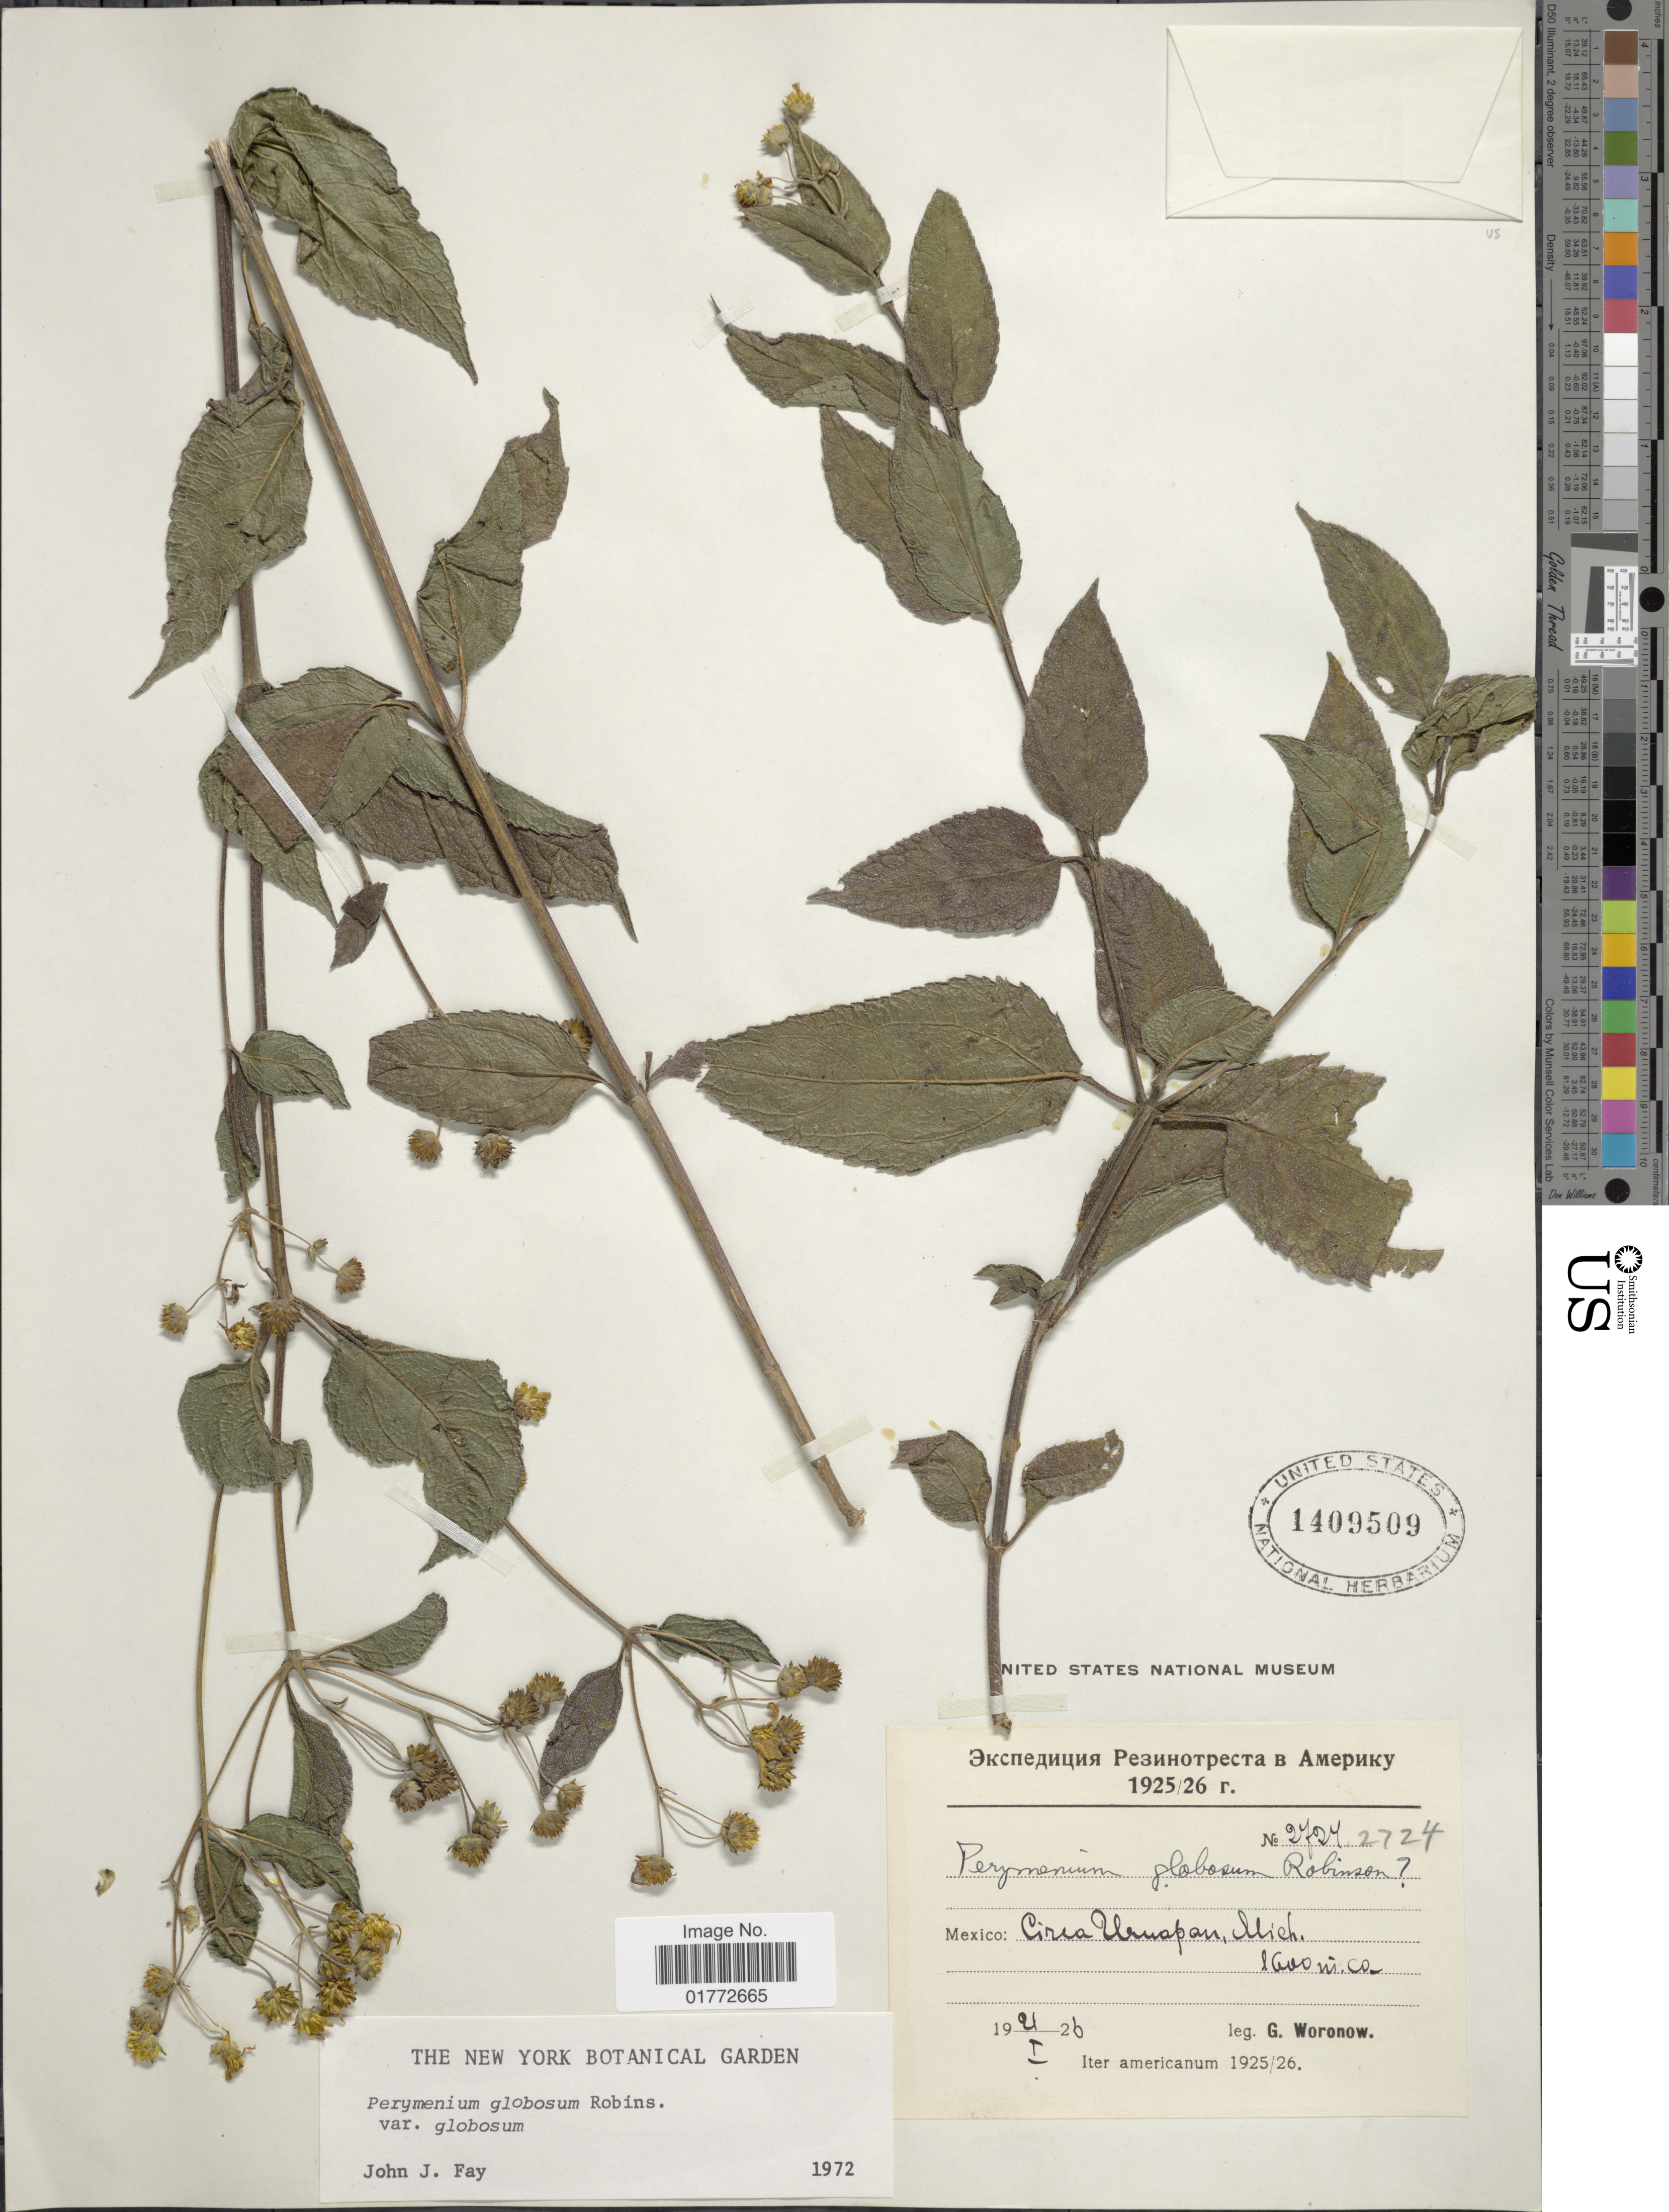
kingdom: Plantae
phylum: Tracheophyta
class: Magnoliopsida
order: Asterales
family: Asteraceae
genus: Perymenium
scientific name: Perymenium globosum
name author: B.L. Rob.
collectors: G. Woronow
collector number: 2724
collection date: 1926-01-21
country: Mexico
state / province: Michoacán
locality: Circa Uruapan, Mich.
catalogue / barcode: US 1409509